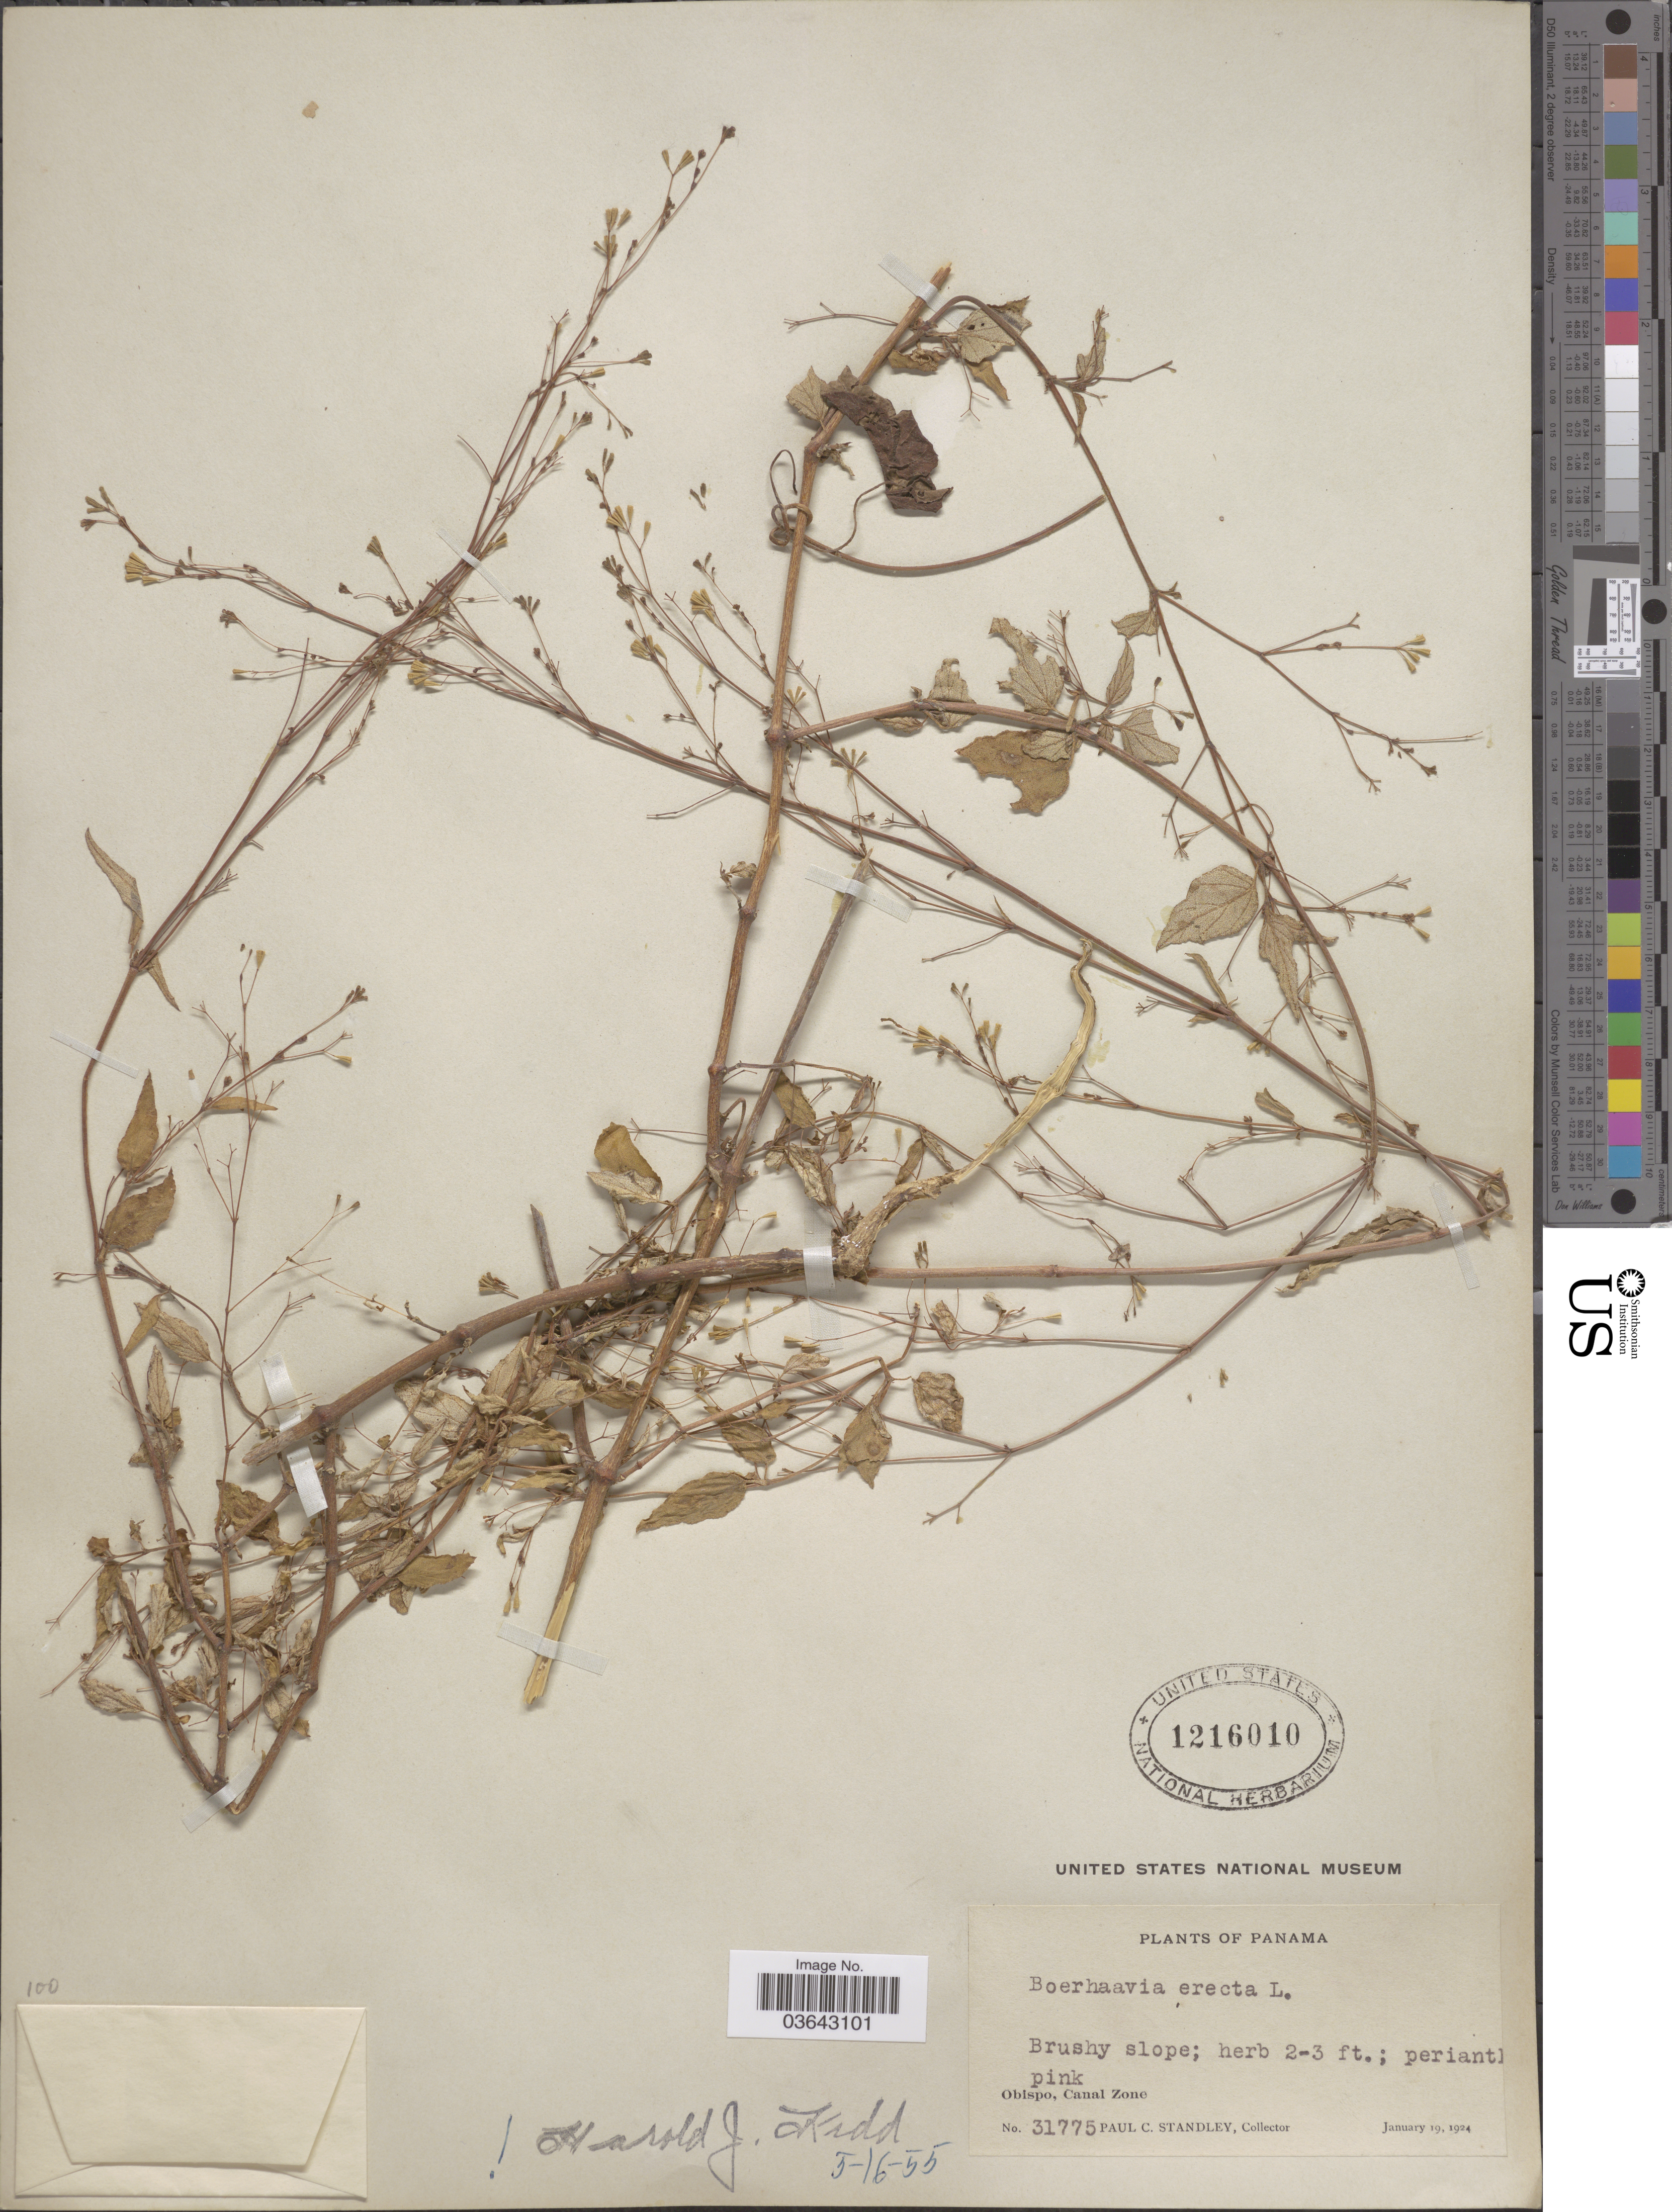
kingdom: Plantae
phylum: Tracheophyta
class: Magnoliopsida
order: Caryophyllales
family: Nyctaginaceae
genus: Boerhavia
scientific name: Boerhavia erecta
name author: L.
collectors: P. C. Standley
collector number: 31775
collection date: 1924-01-19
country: Panama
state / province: Colón / Panamá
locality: Obispo, Canal Zone.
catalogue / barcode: US 1216010